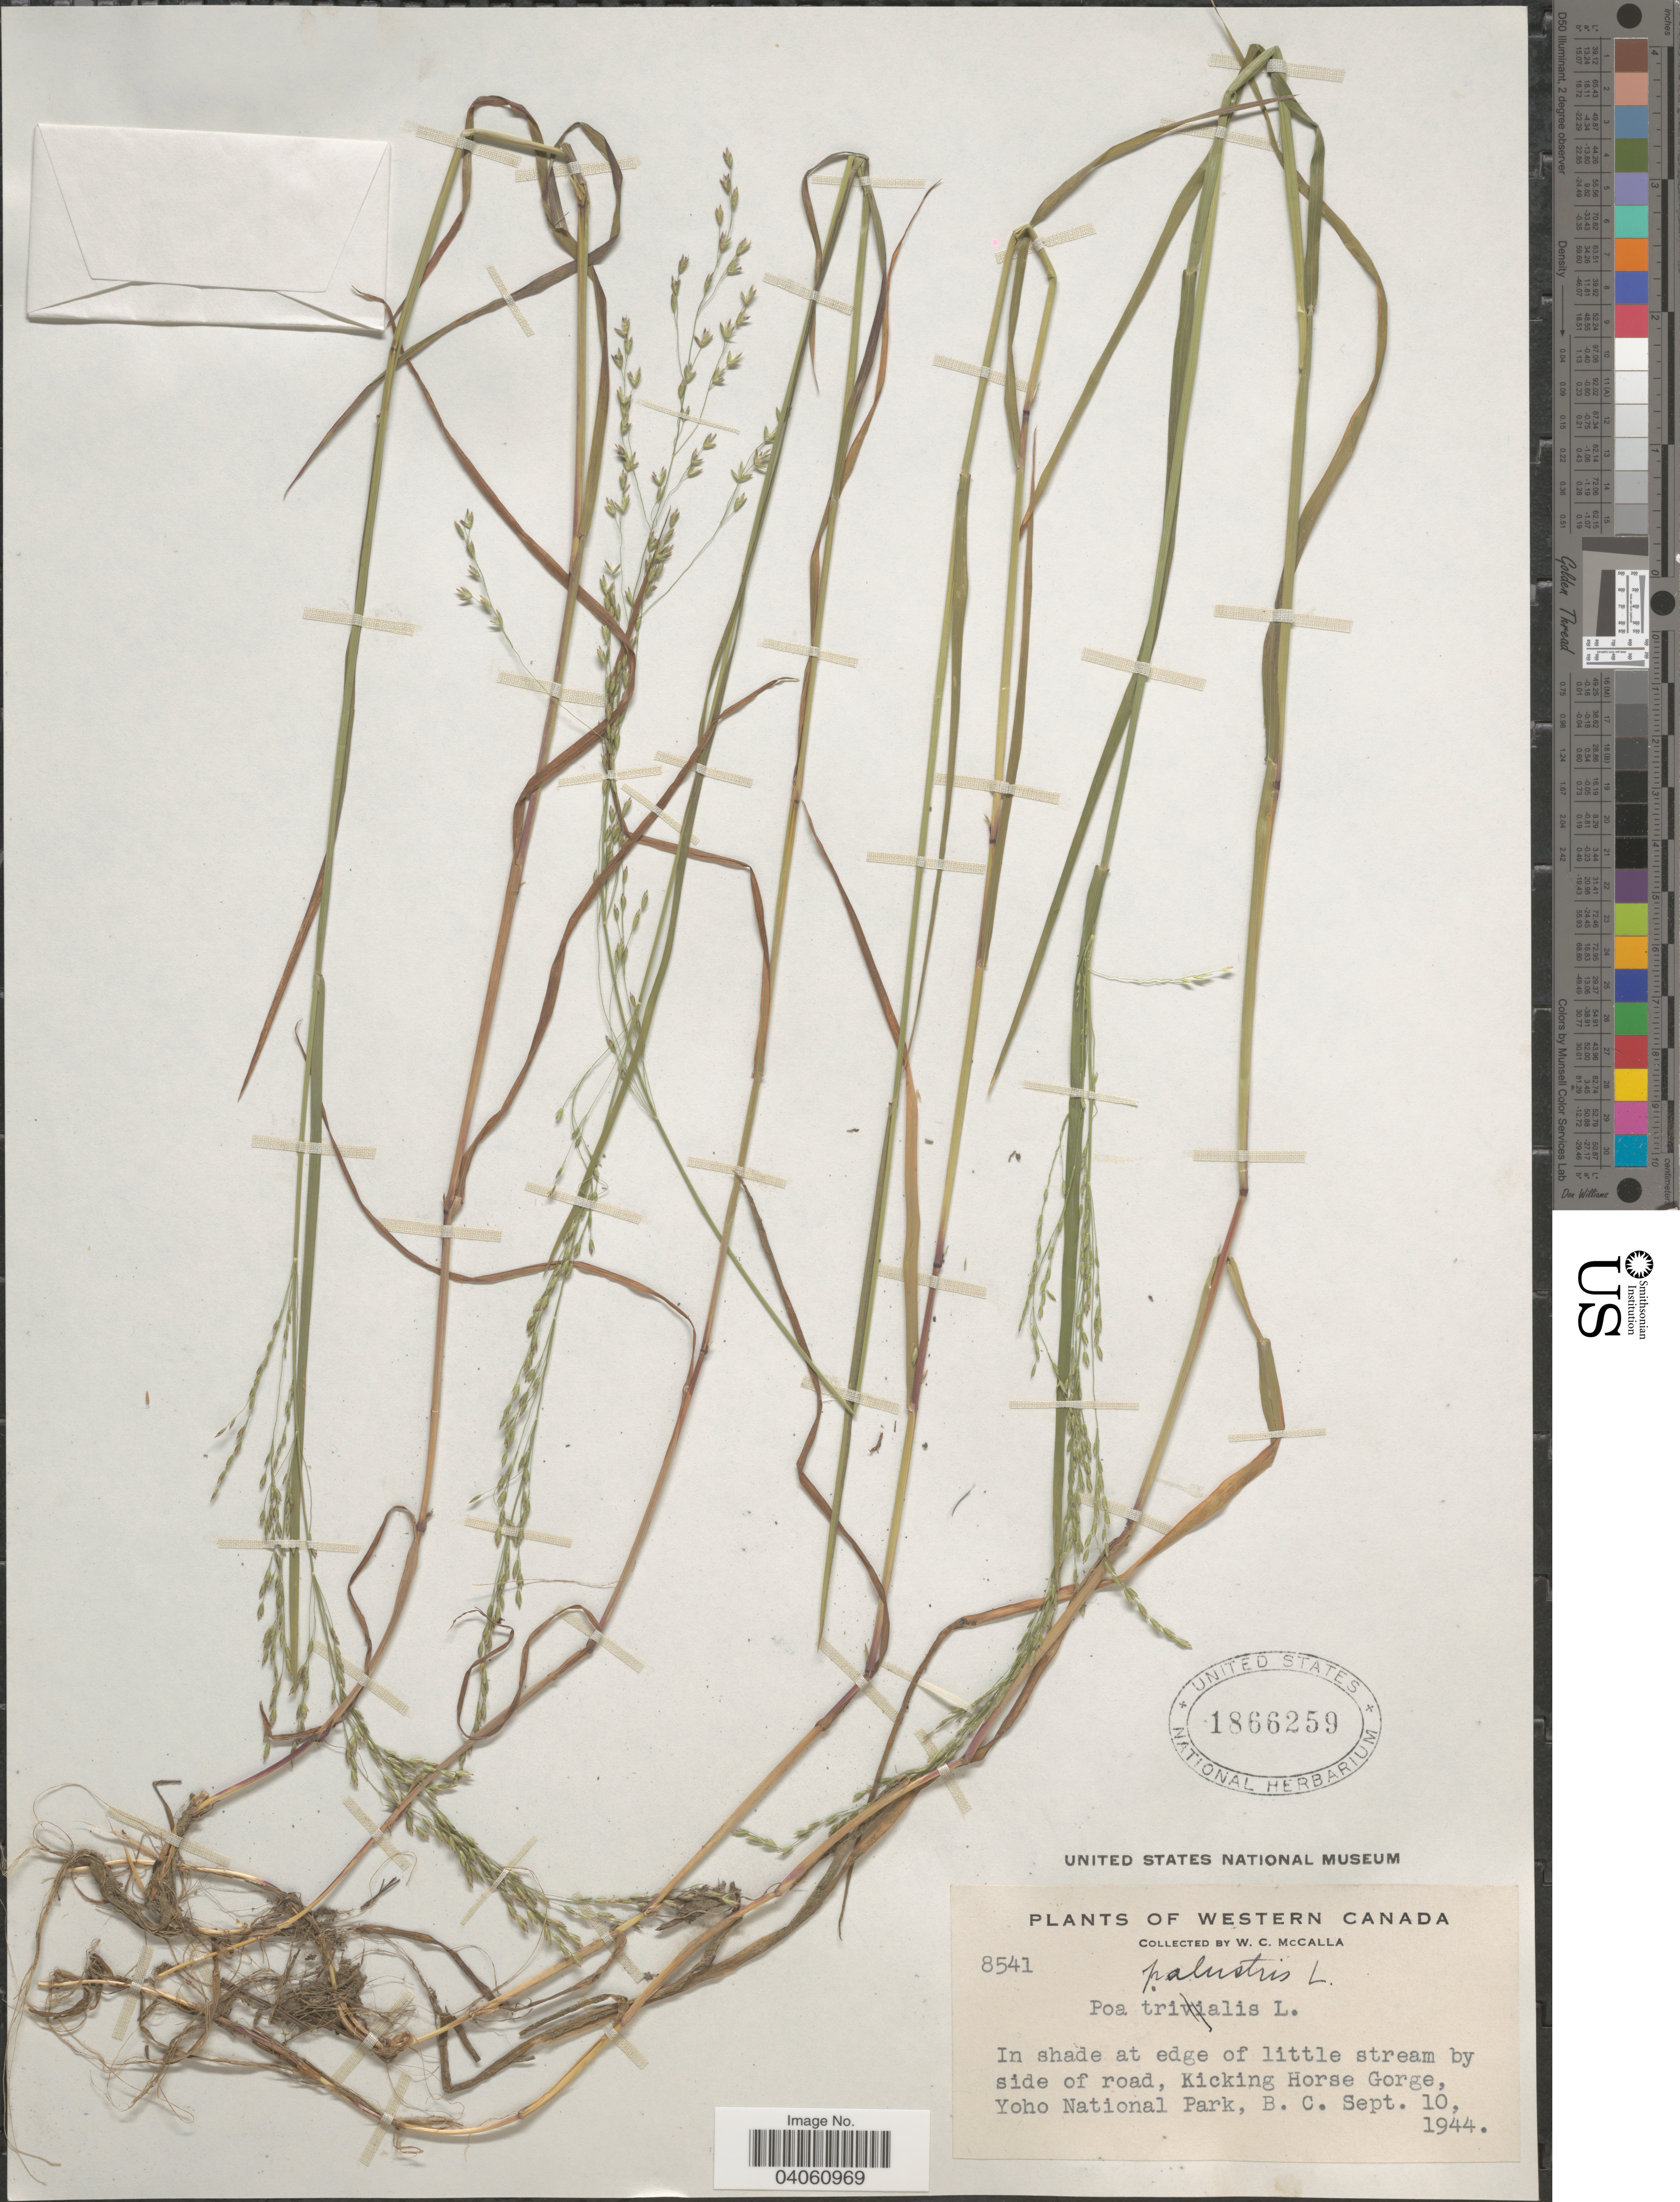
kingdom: Plantae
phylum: Tracheophyta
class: Liliopsida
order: Poales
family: Poaceae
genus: Poa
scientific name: Poa palustris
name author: L.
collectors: W. McCalla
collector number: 8541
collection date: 1944-09-10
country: Canada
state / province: British Columbia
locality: Western Canada. Kicking Horse Gorge, Yoho National Park.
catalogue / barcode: US 1866259